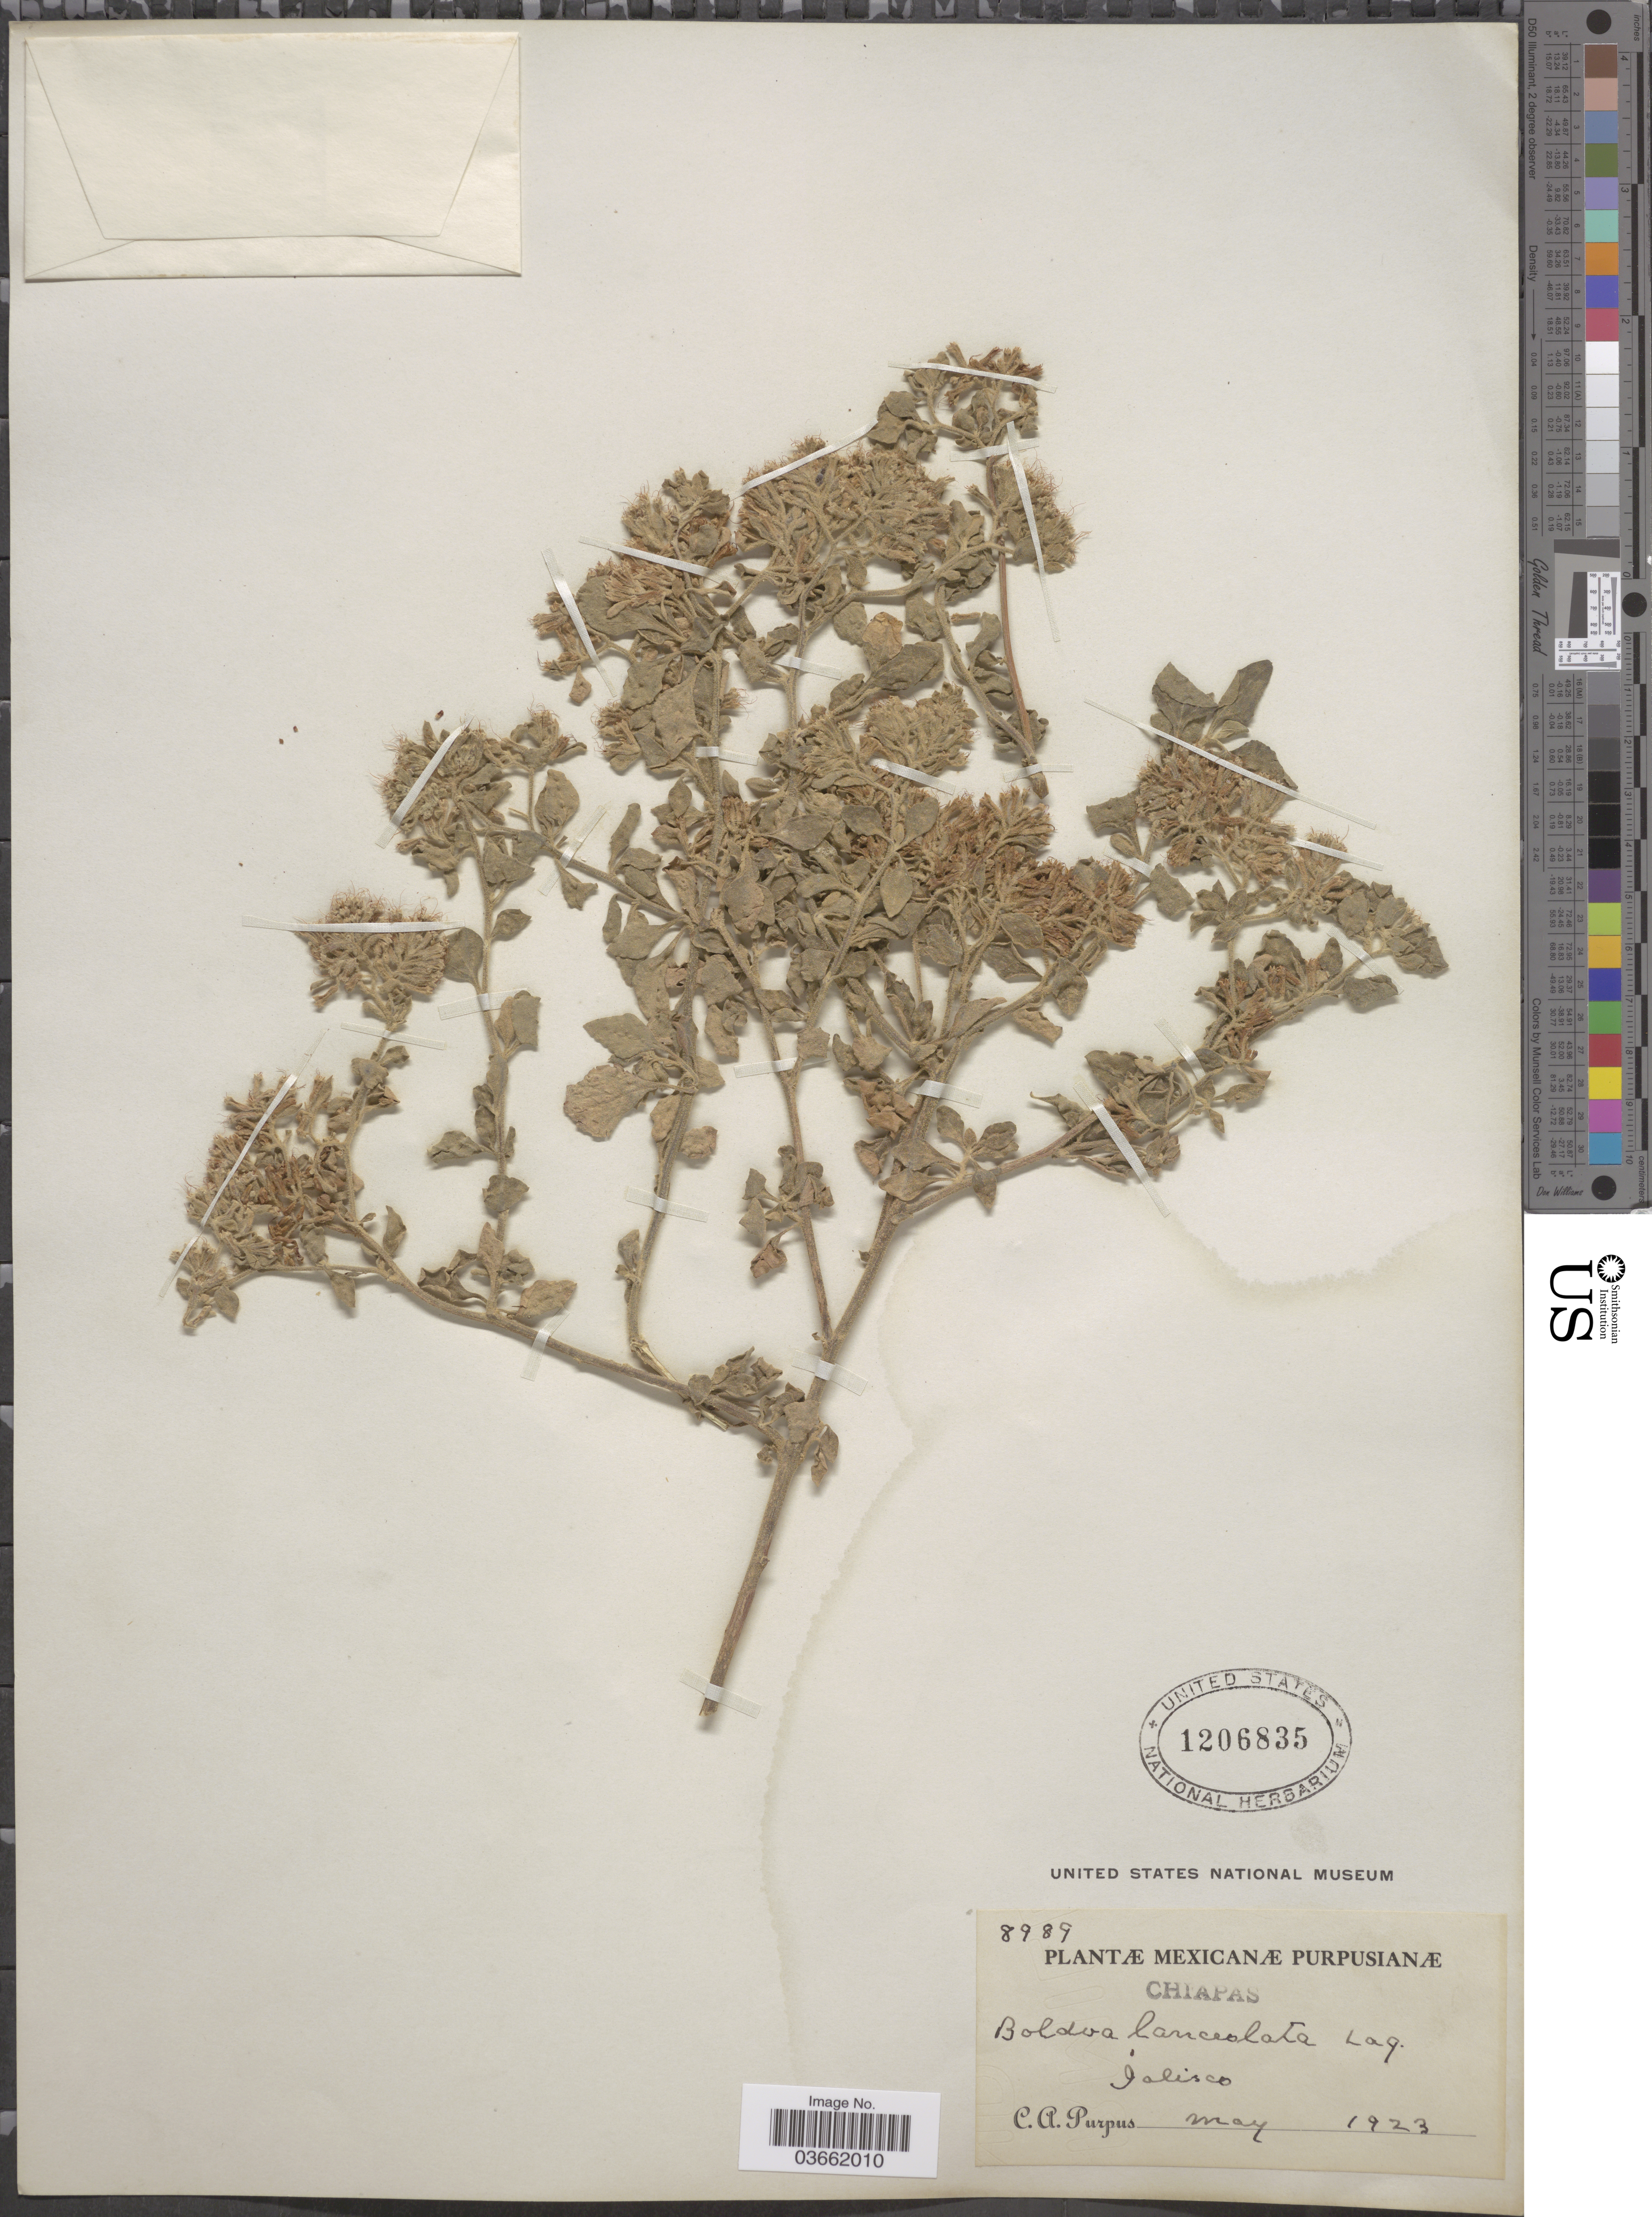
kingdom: Plantae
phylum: Tracheophyta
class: Magnoliopsida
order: Caryophyllales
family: Nyctaginaceae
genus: Salpianthus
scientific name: Salpianthus arenarius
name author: Bonpl.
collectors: C. A. Purpus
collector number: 8989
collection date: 1923-05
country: Mexico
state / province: Jalisco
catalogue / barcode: US 1206835